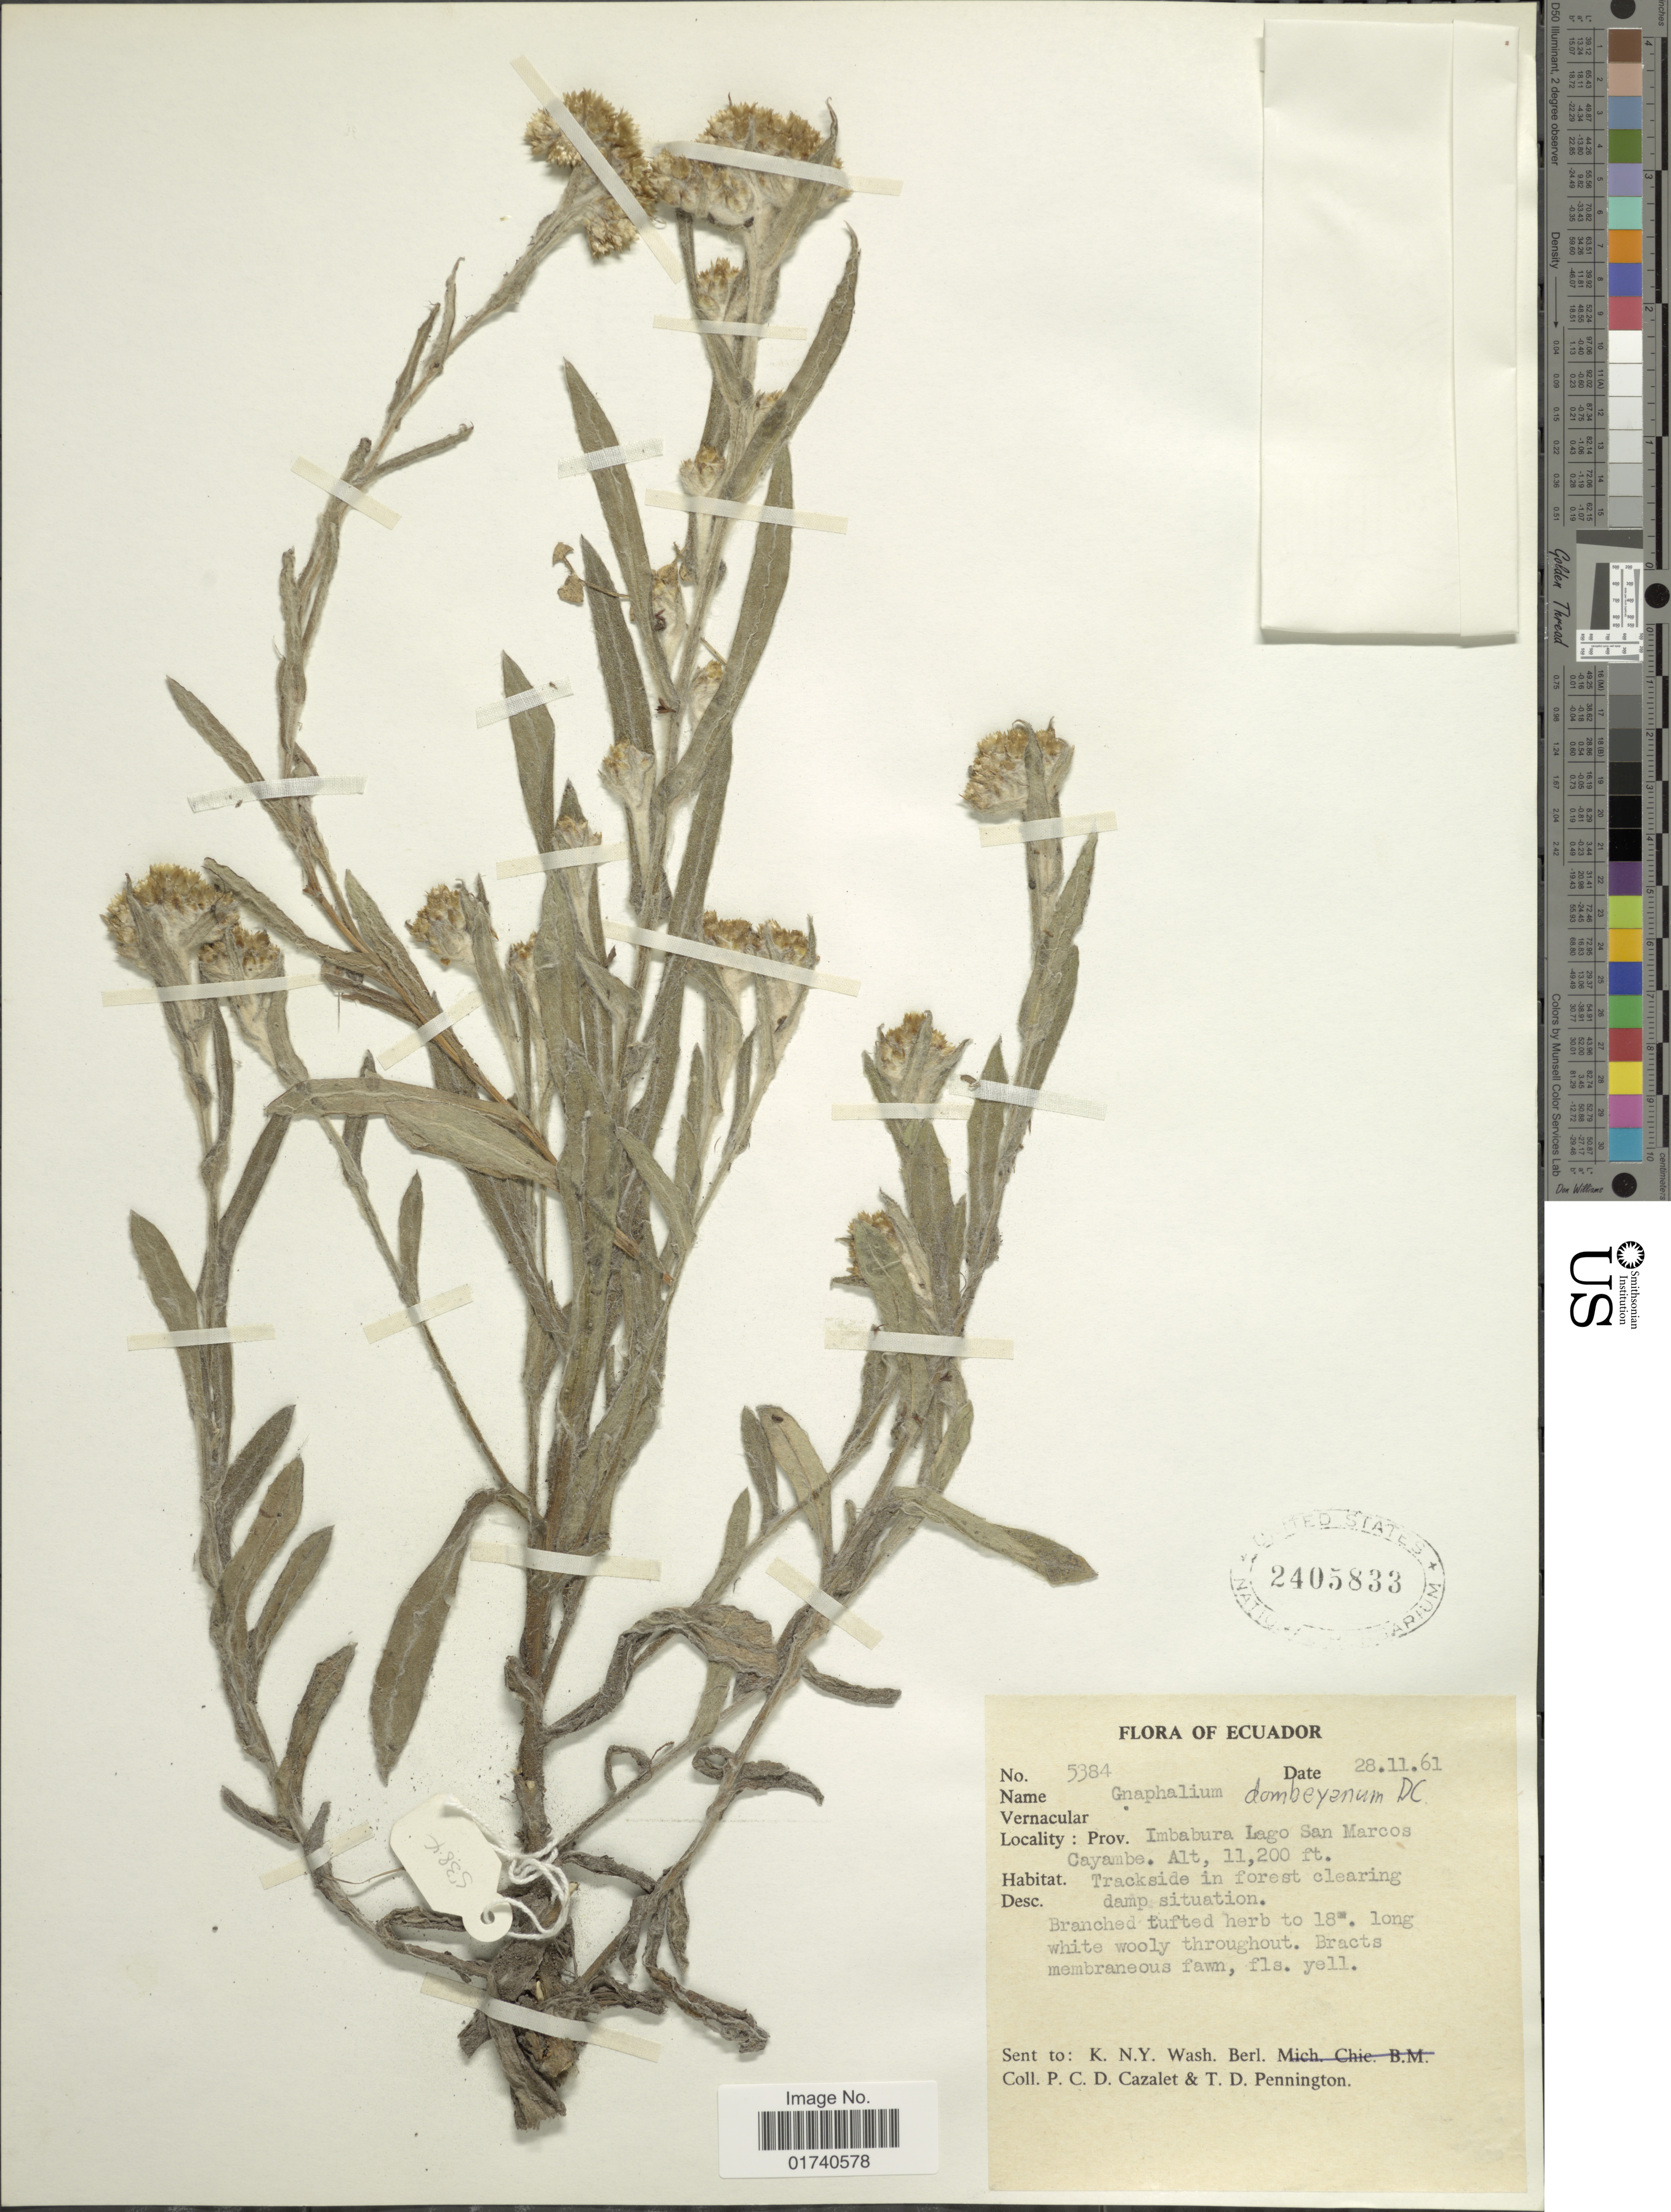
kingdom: Plantae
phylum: Tracheophyta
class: Magnoliopsida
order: Asterales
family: Asteraceae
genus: Pseudognaphalium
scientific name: Pseudognaphalium dombeyanum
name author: (DC.) Anderb.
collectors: P. C. D. Cazalet & T. D. Pennington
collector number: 5384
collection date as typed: Transcribed d/m/y: 28/11/61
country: Ecuador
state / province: Imbabura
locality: Prov. Imbabura Lago San Marcos Cayambe.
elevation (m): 3414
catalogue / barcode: US 2405833